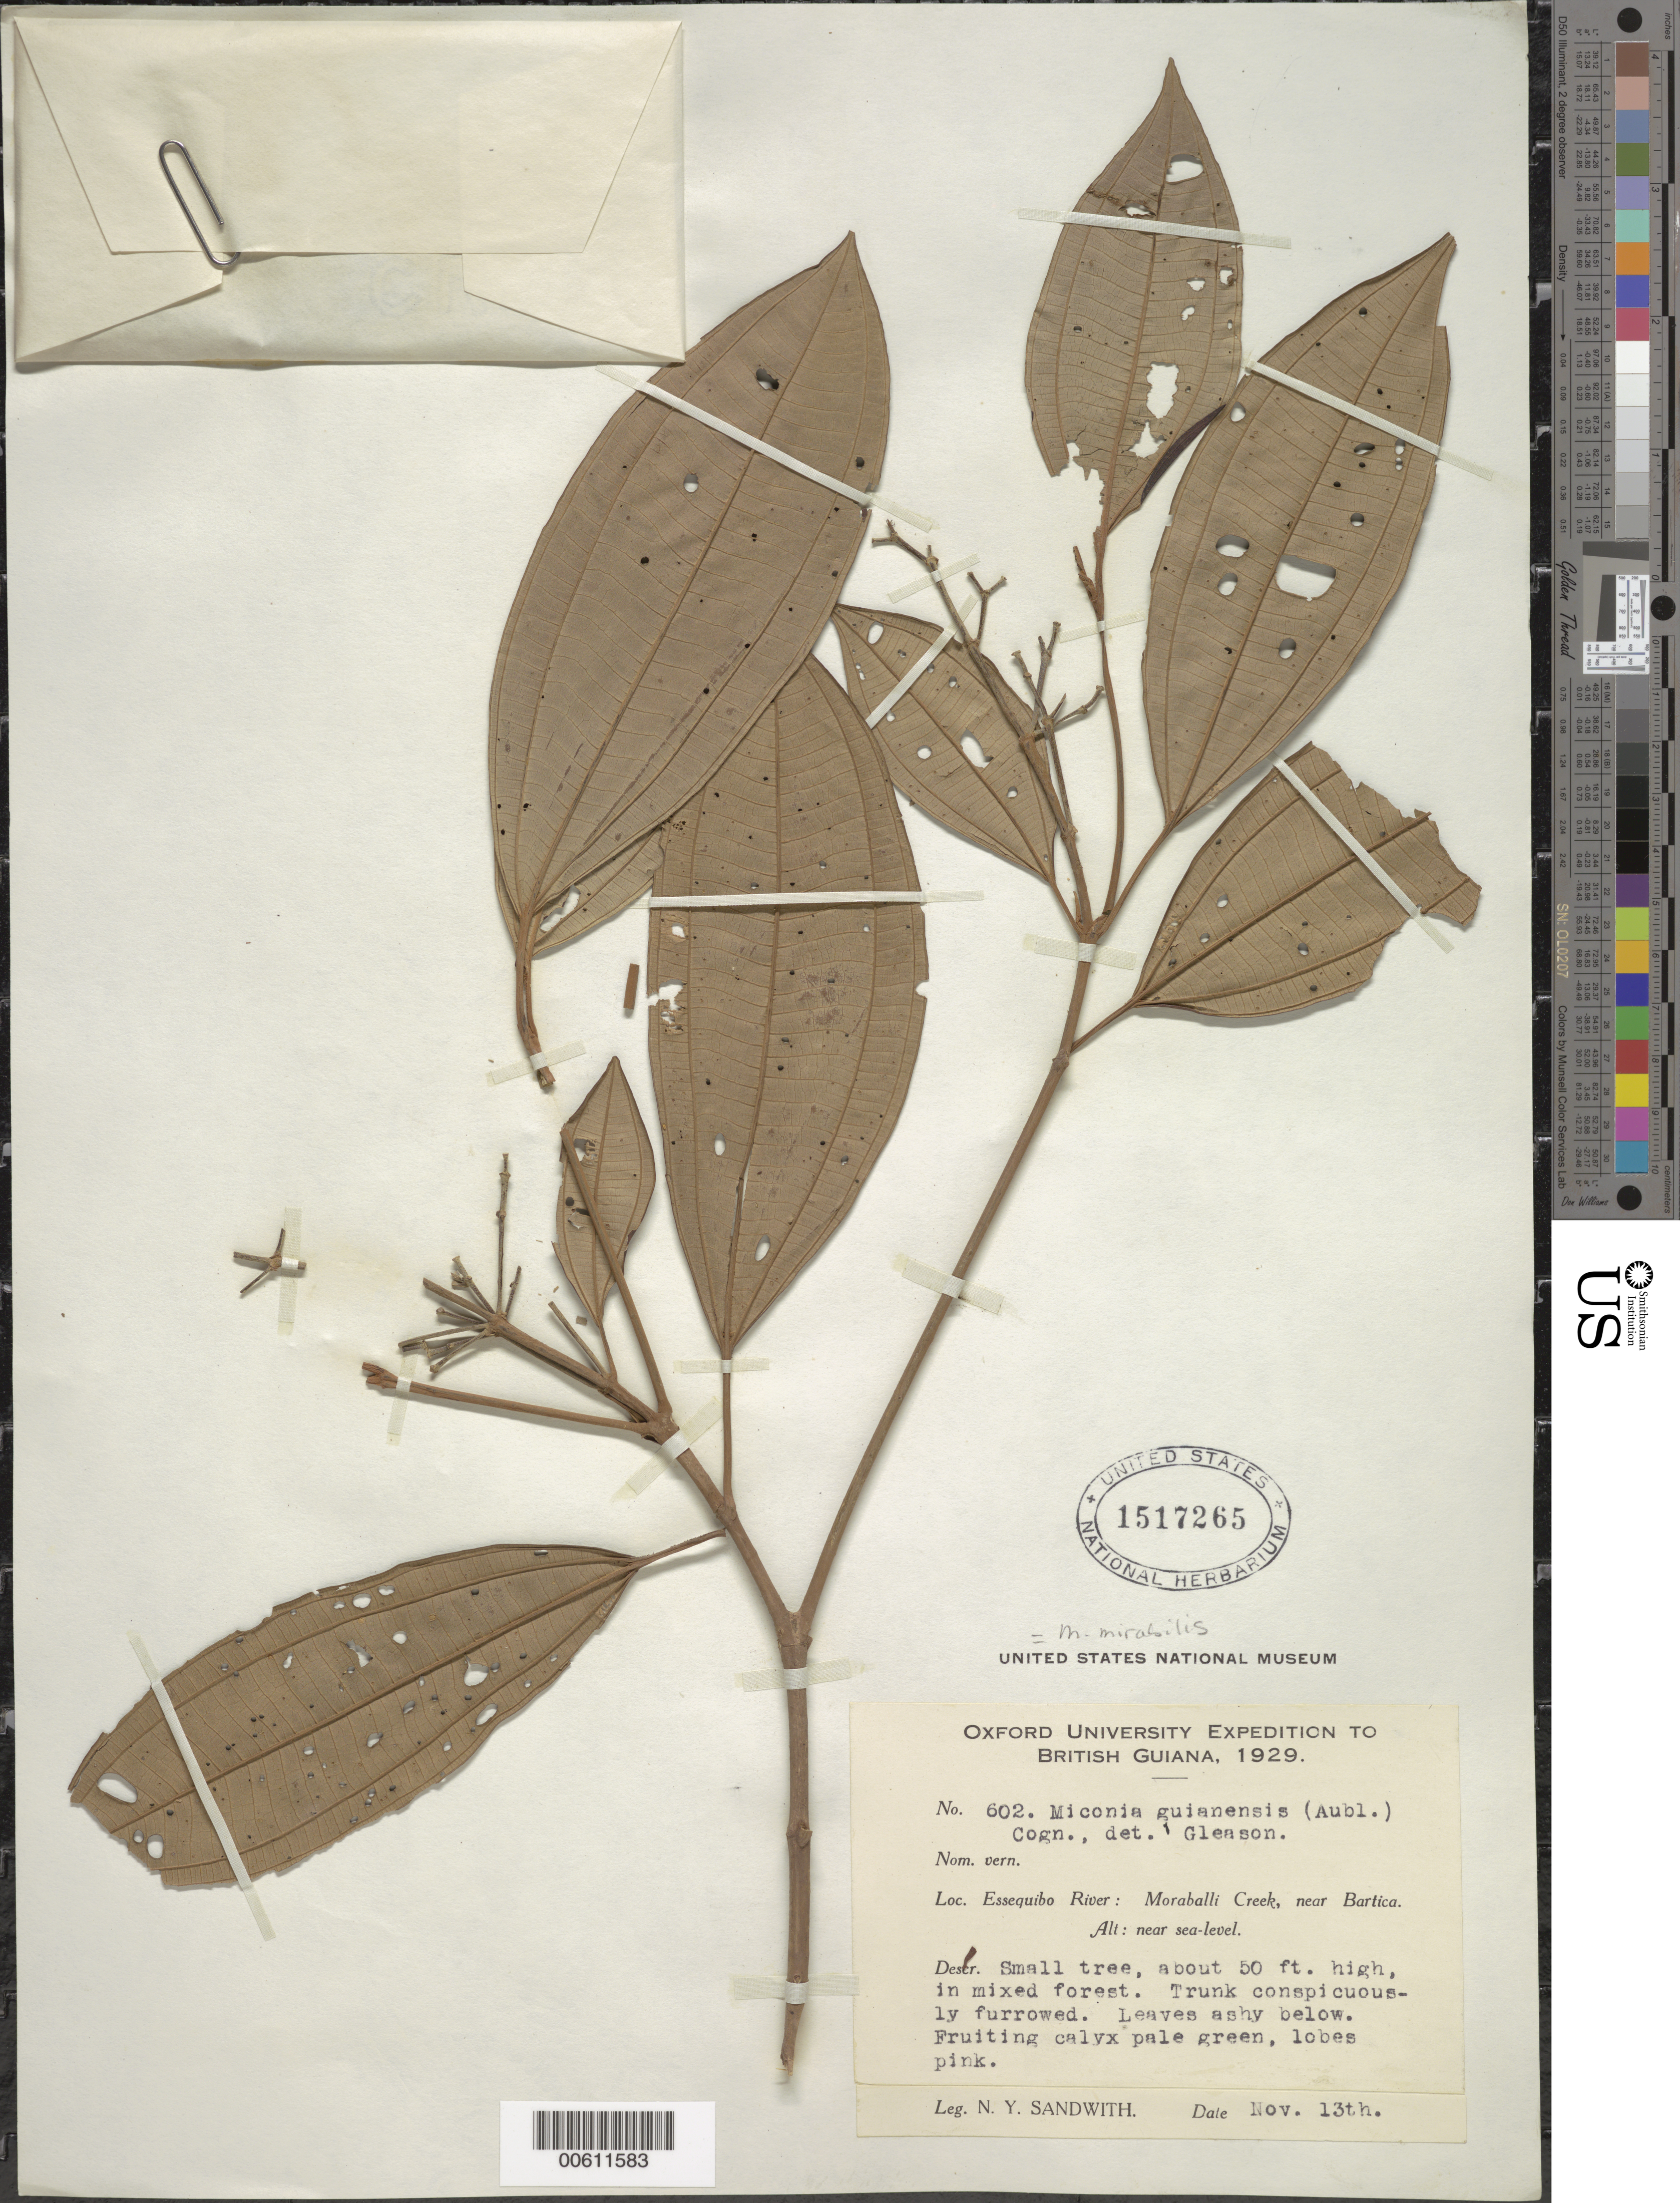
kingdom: Plantae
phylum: Tracheophyta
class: Magnoliopsida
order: Myrtales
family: Melastomataceae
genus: Miconia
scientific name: Miconia mirabilis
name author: (Aubl.) L.O. Williams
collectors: N. Y. Sandwith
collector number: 602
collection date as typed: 13-Nov-29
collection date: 1929-11-13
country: Guyana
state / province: U. Demerara-Berbice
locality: Moraballi Creek, Essequibo R., near Bartica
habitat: Mixed forest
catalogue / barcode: US 1517265